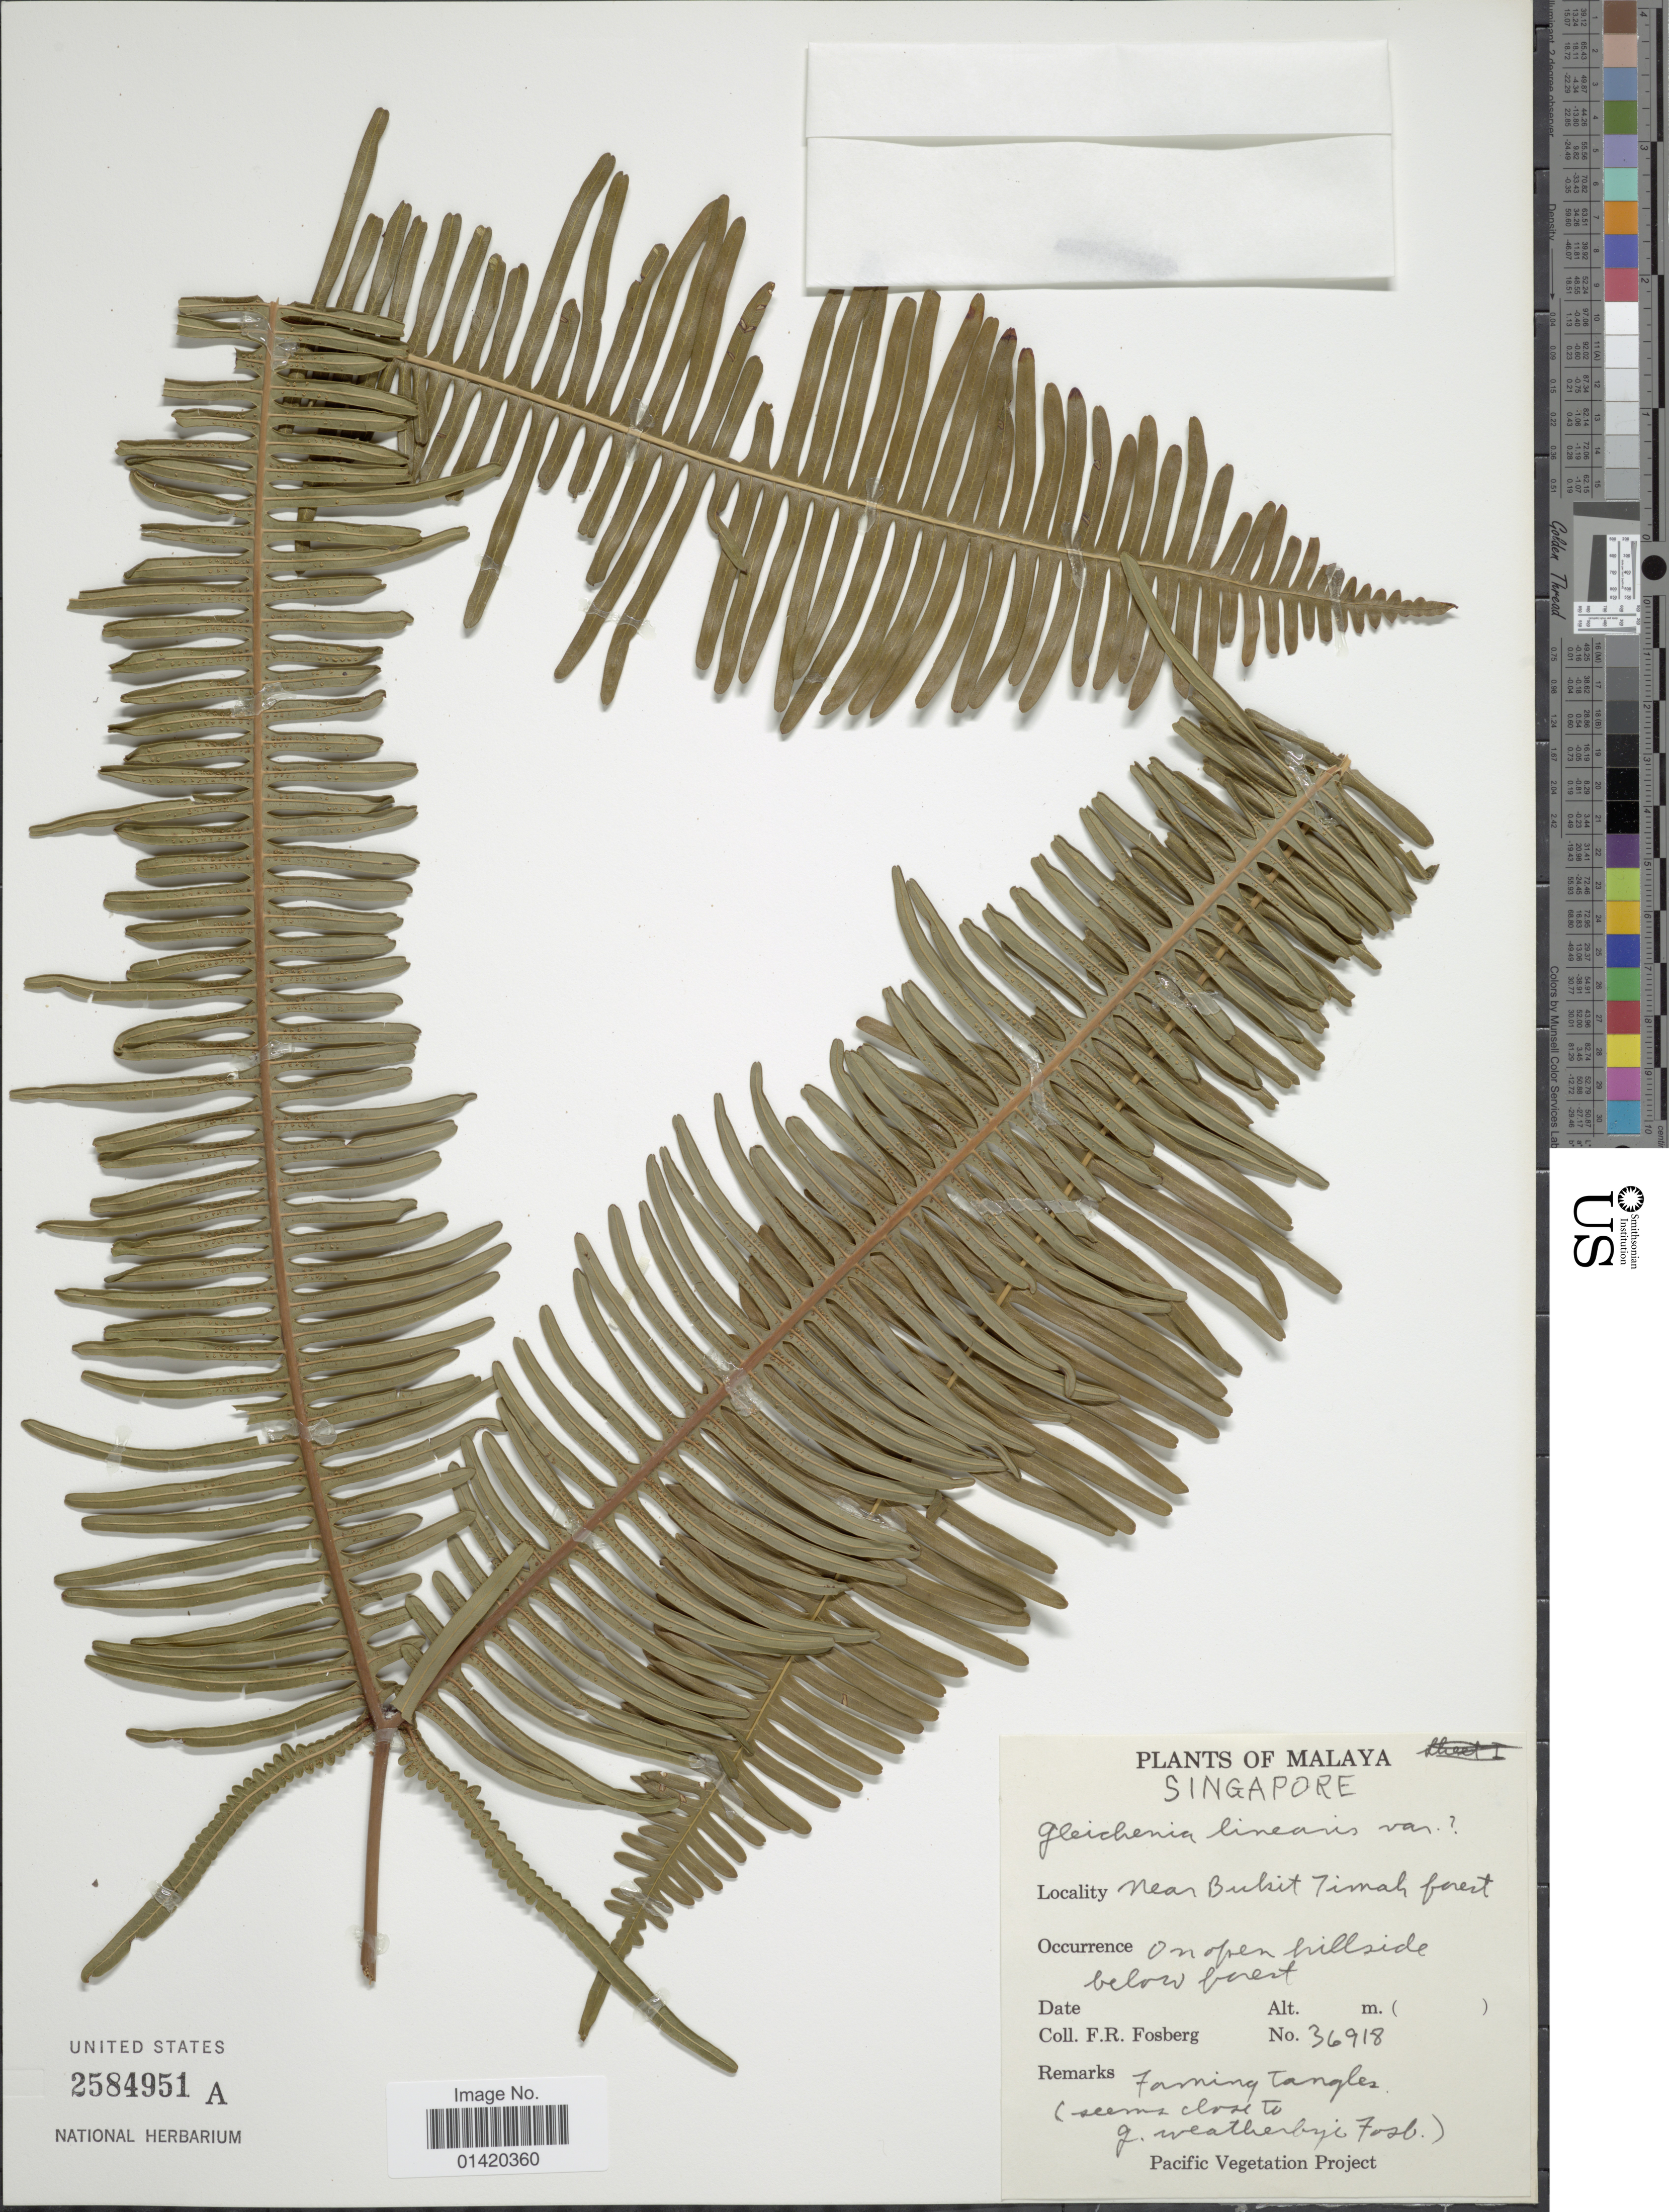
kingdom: Plantae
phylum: Tracheophyta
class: Polypodiopsida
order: Gleicheniales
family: Gleicheniaceae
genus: Dicranopteris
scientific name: Dicranopteris linearis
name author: (Burm. f.) Underw.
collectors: F. R. Fosberg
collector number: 36918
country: Singapore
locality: Malaya Near Bukit Timah Forest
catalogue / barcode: US 2584951A